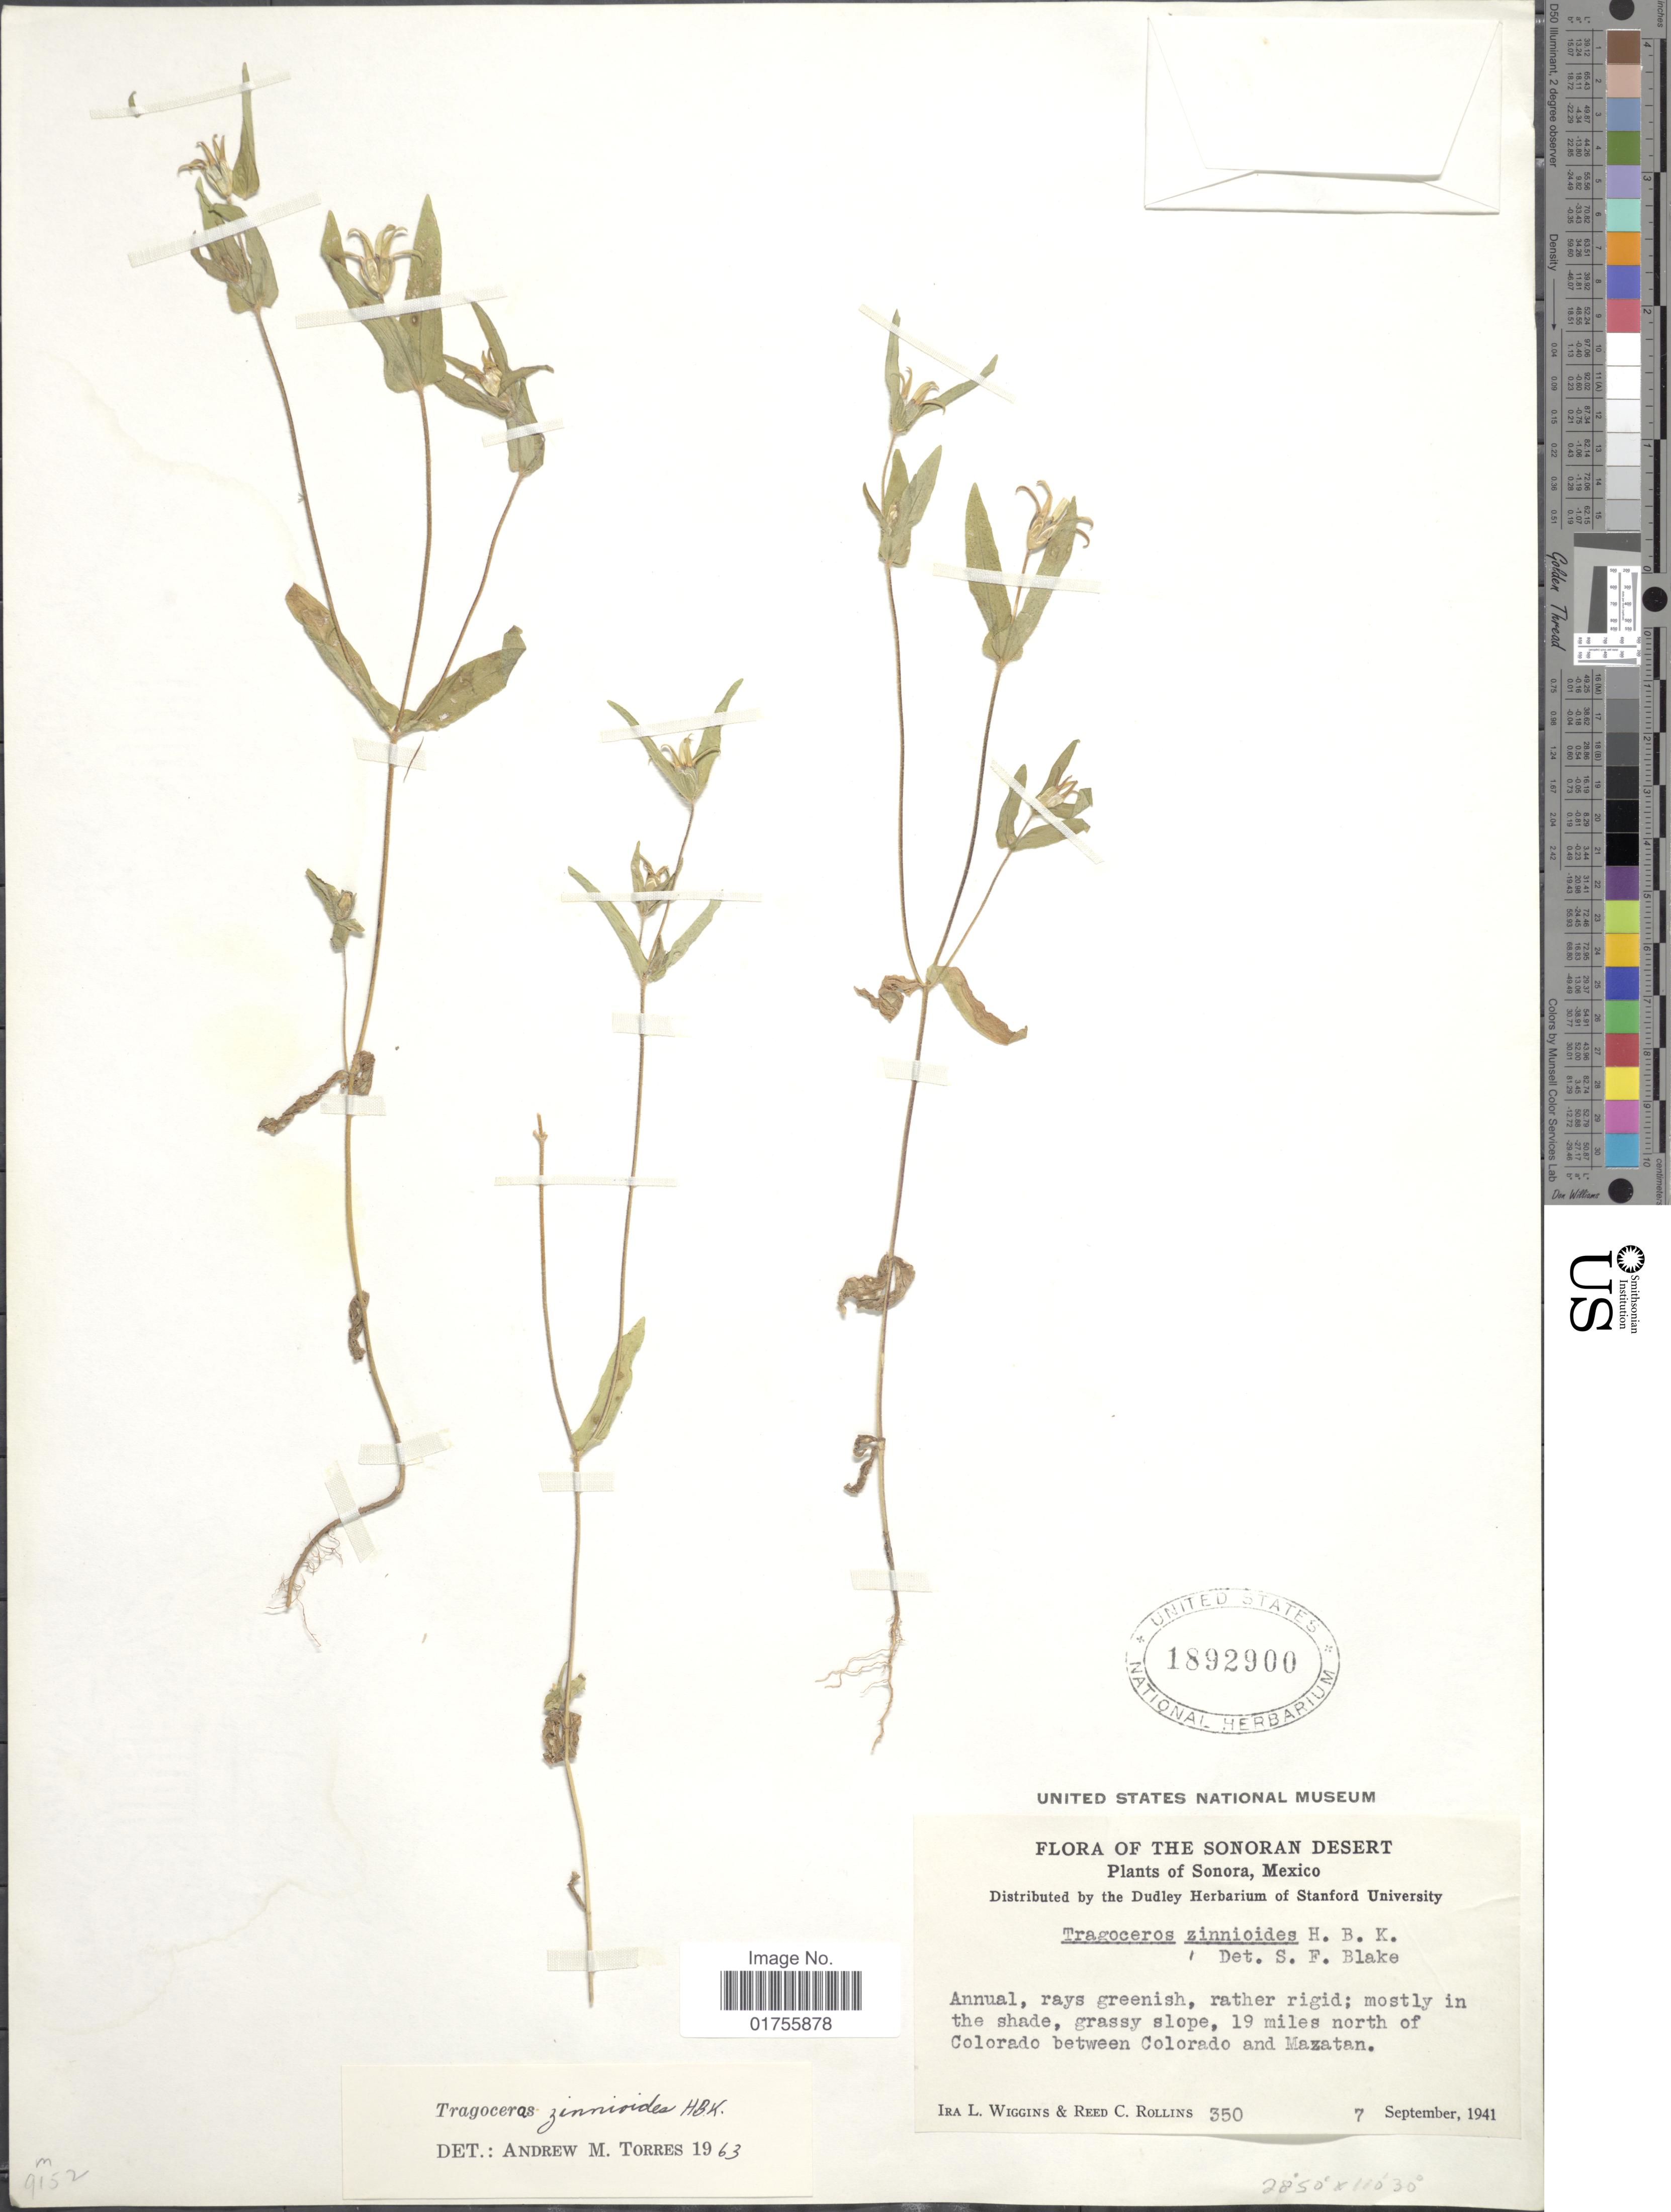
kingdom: Plantae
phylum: Tracheophyta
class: Magnoliopsida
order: Asterales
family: Asteraceae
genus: Tragoceros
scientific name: Tragoceros zinnioides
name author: Kunth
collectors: I. L. Wiggins & R. C. Rollins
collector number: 350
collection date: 1941-09-07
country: Mexico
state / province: Sonora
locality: The Sonoran Desert, 19 miles north of Colorado between Colorado and Mazatan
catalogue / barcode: US 1892900